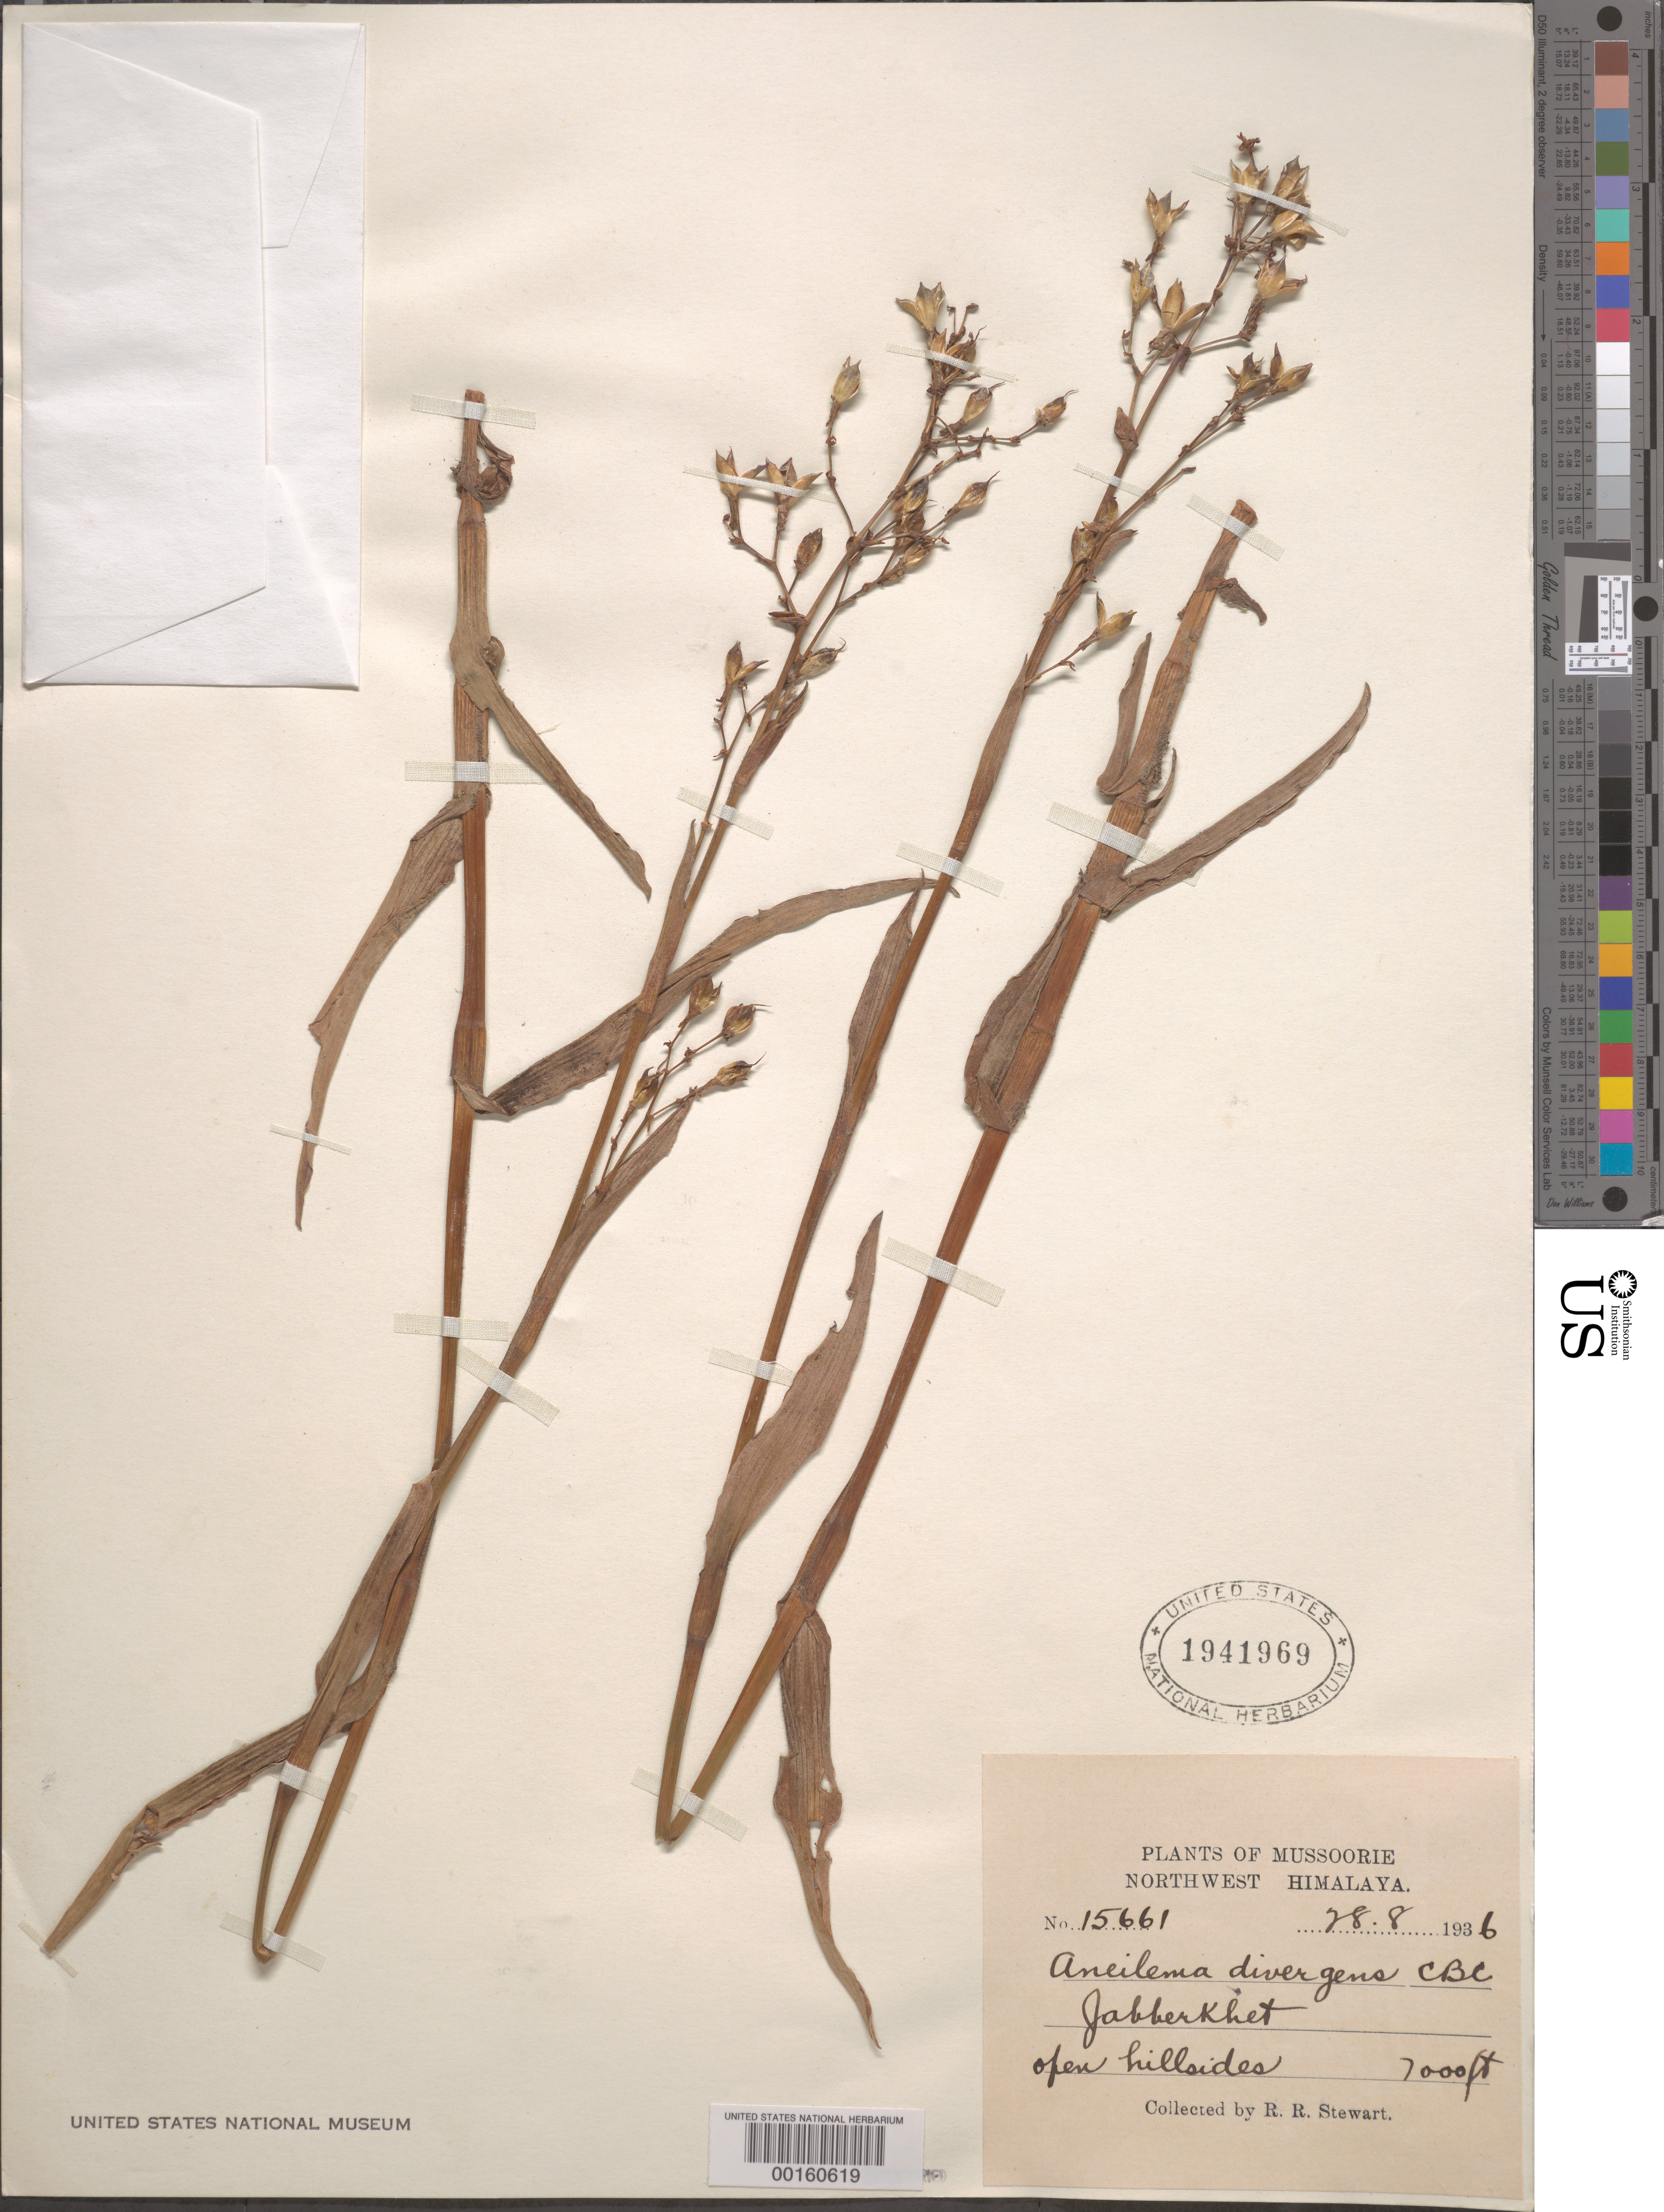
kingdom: Plantae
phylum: Tracheophyta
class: Liliopsida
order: Commelinales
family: Commelinaceae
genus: Murdannia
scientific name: Murdannia divergens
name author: (C.B. Clarke) G. Brückn.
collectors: R. R. Stewart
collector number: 15661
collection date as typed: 28 Aug 1936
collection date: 1936-08-28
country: India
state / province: Uttar Pradesh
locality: Mussoorie; jabberkhet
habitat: Open hillsides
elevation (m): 2135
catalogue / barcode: US 1941969